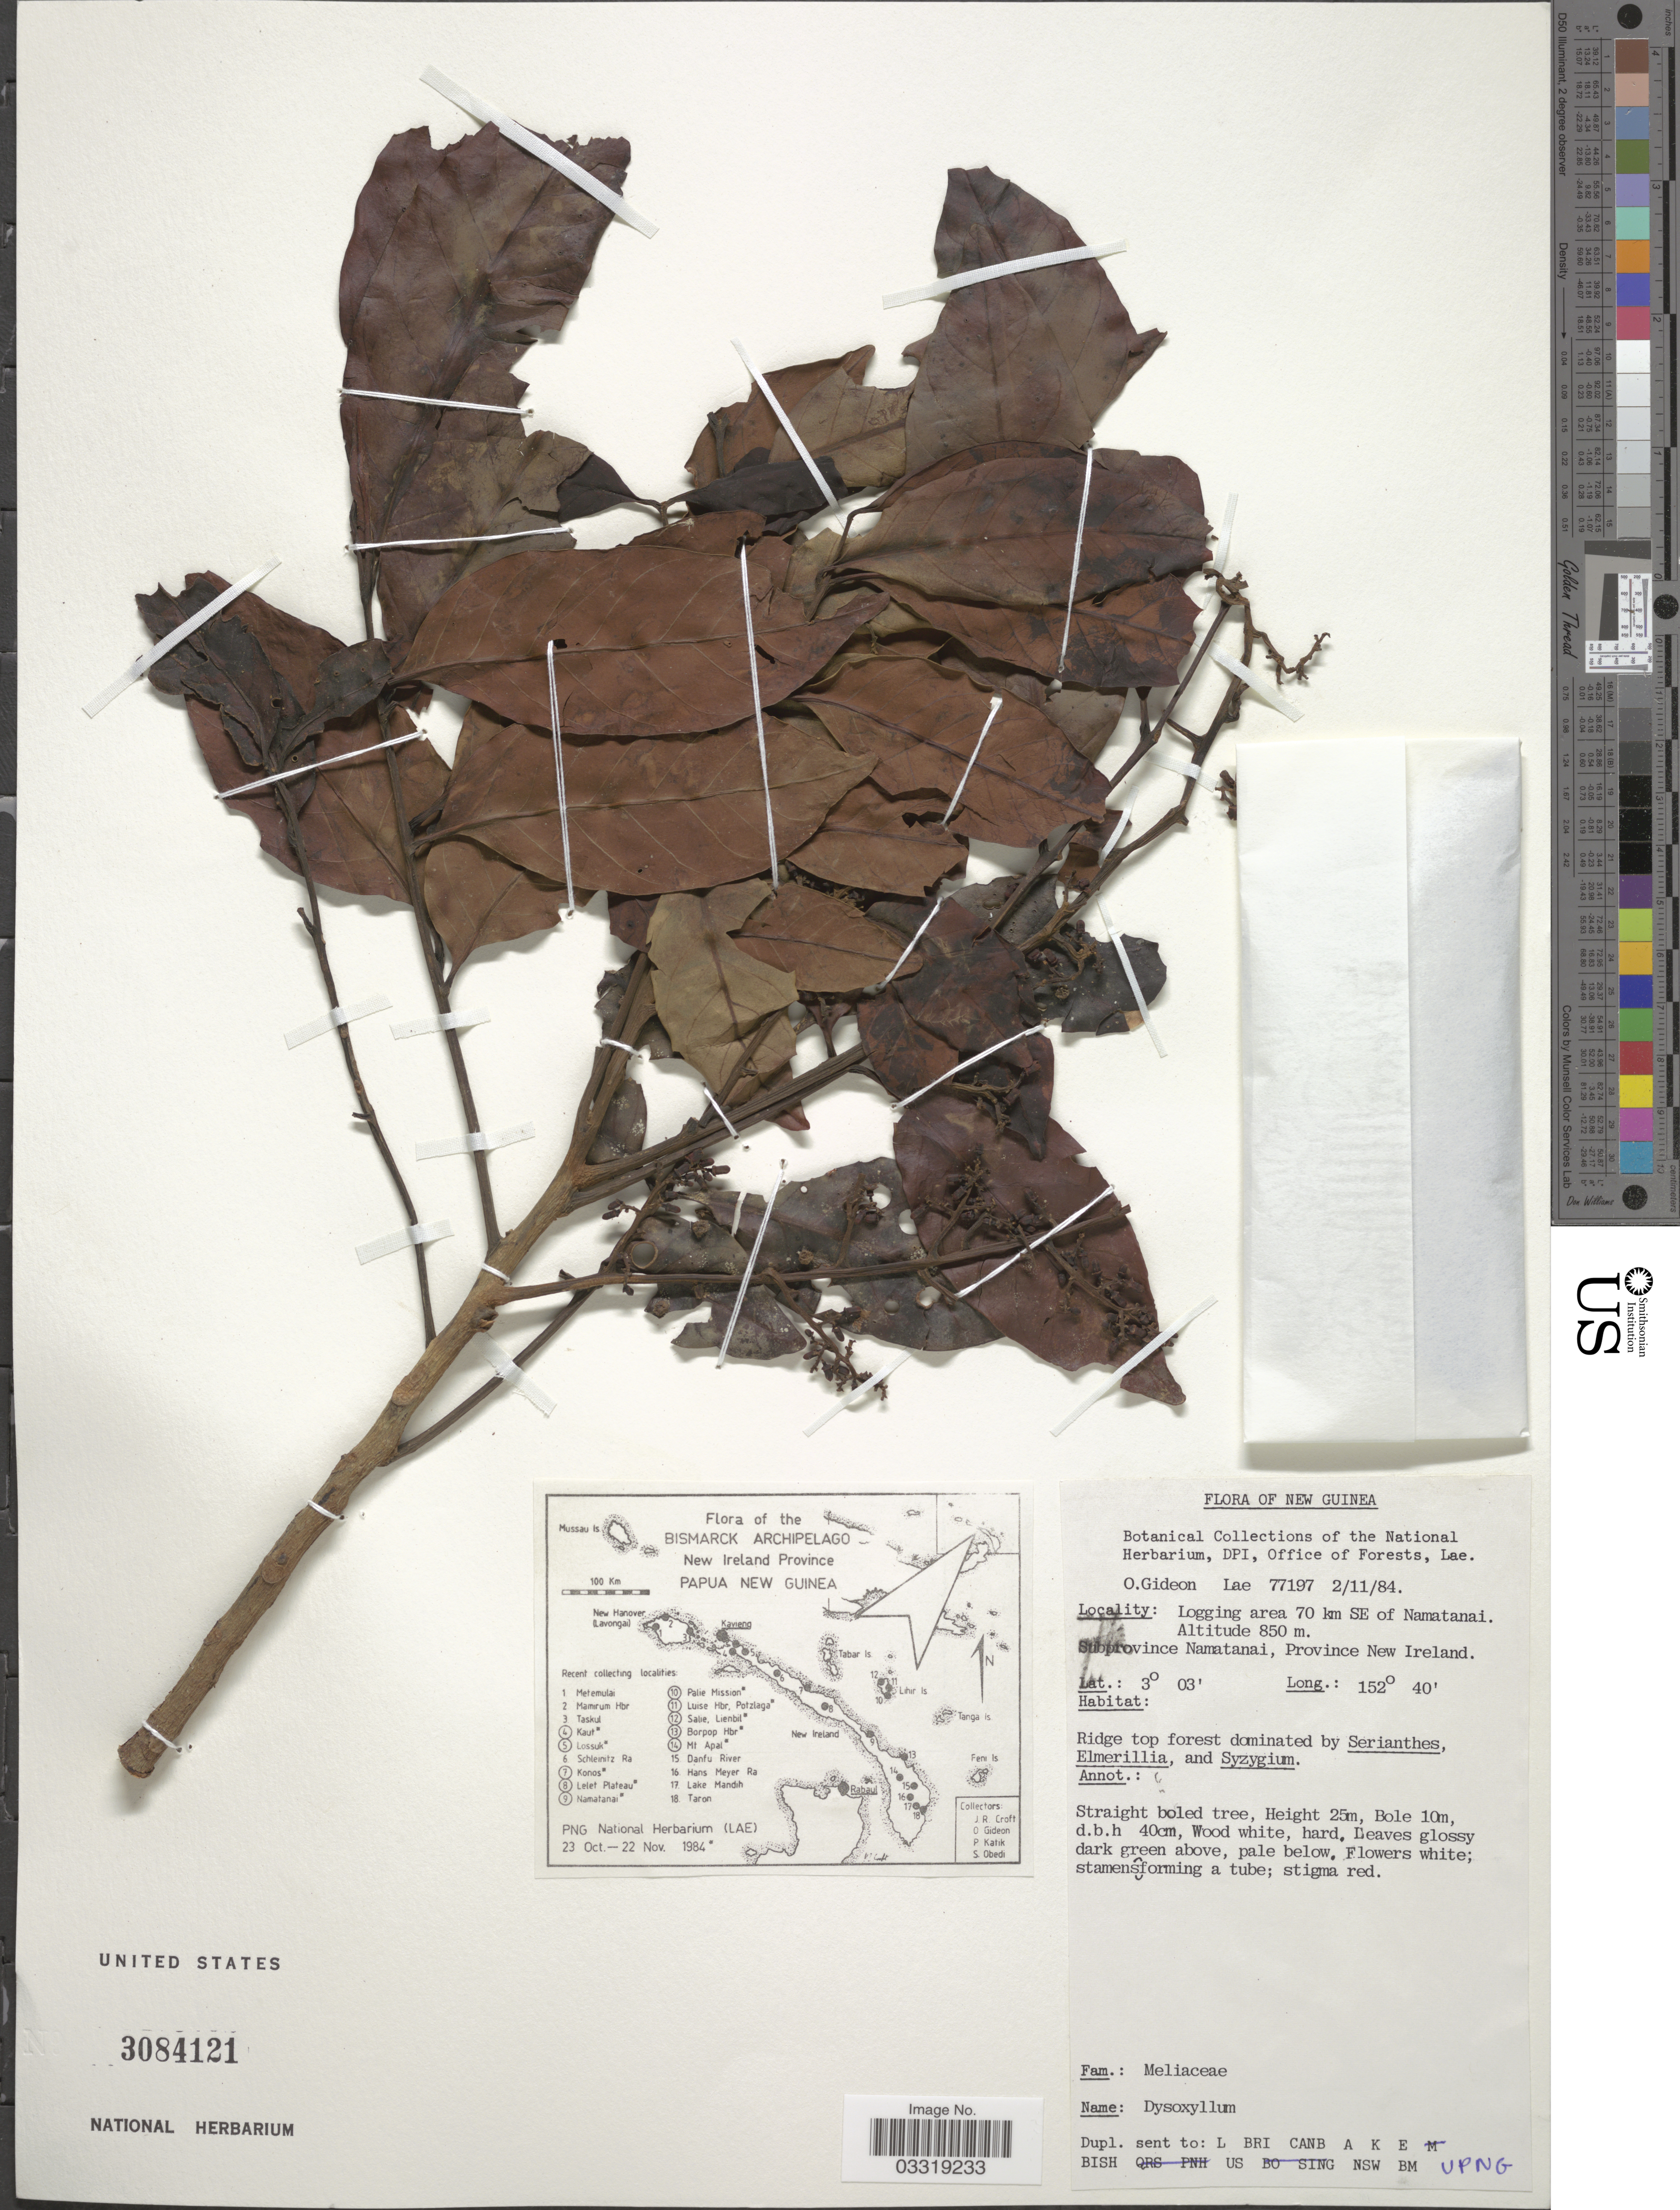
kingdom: Plantae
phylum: Tracheophyta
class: Magnoliopsida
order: Sapindales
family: Meliaceae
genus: Prasoxylon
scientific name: Prasoxylon alliaceum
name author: (Blume) M. Roem.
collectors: O. Gideon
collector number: Lae 77197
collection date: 1984-11-02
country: Papua New Guinea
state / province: New Ireland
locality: New Guinea. Logging area 70 km SE of Namatanai. Subprovince Namatanai, Province New Ireland.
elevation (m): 850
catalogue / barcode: US 3084121